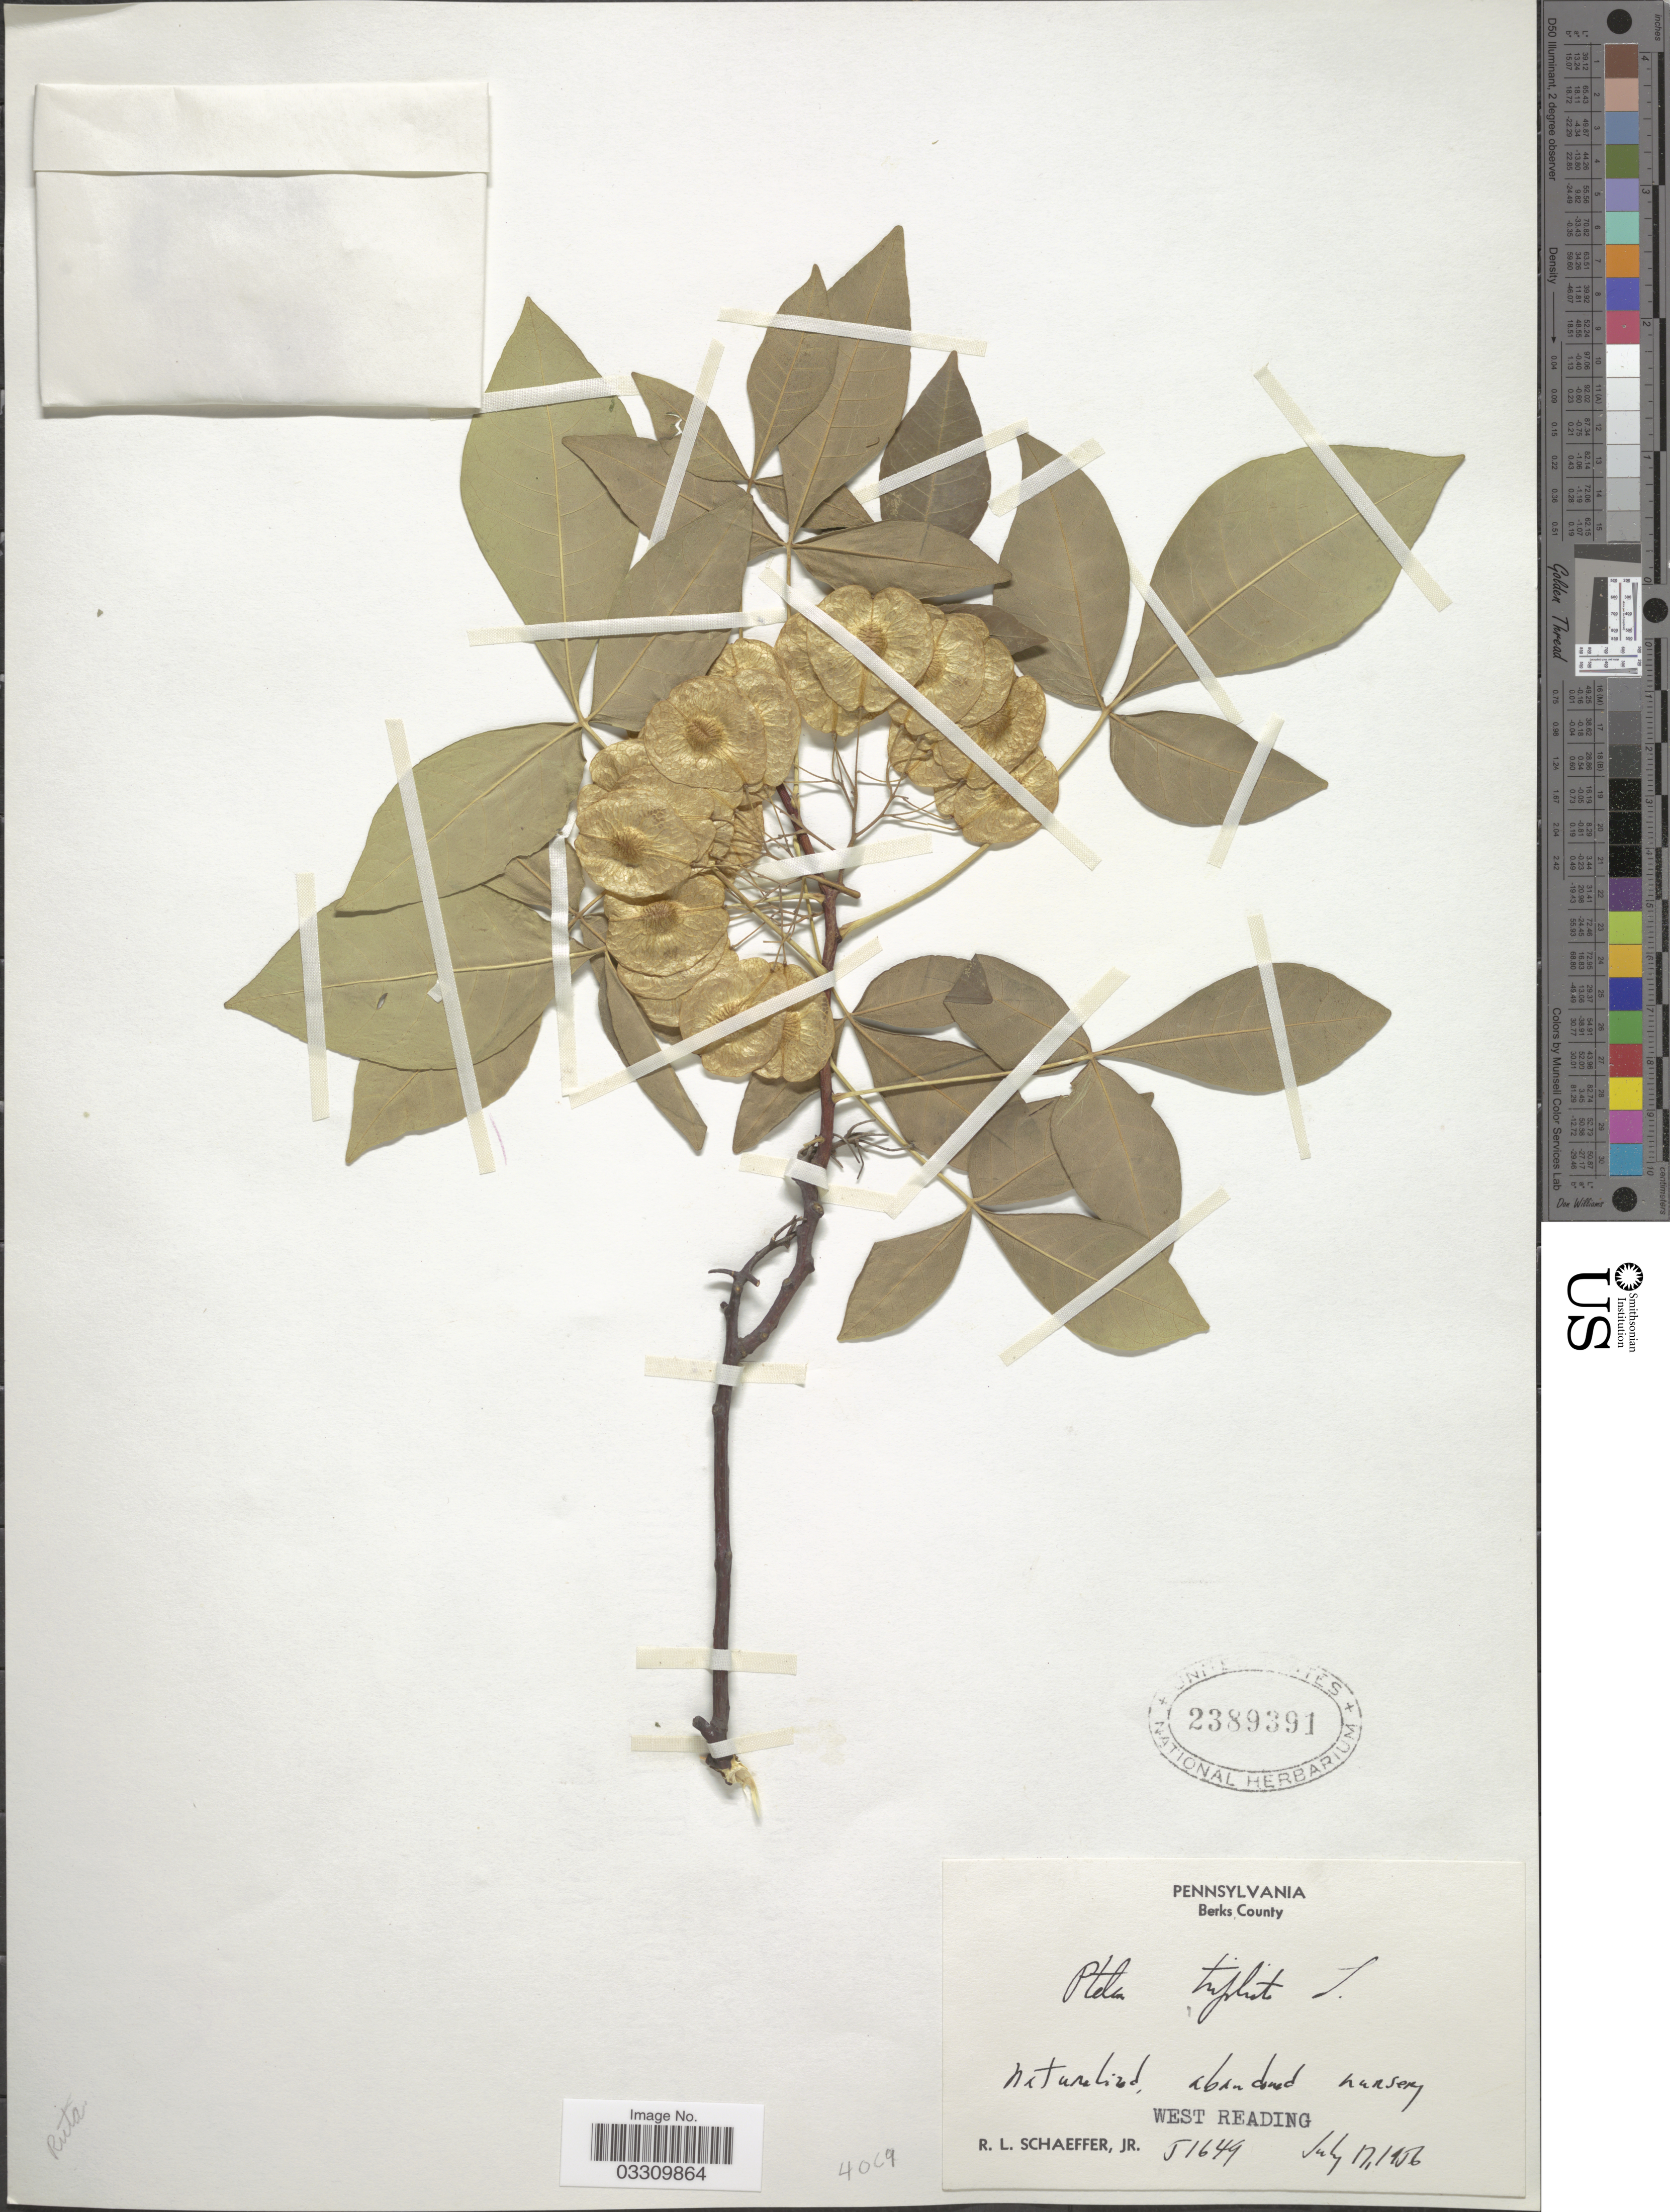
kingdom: Plantae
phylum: Tracheophyta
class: Magnoliopsida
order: Sapindales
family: Rutaceae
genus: Ptelea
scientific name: Ptelea trifoliata var. trifoliata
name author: L.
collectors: R. L. Schaeffer Jr.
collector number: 51649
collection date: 1956-07-17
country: United States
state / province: Pennsylvania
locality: Berks County. West Reading.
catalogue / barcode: US 2389391